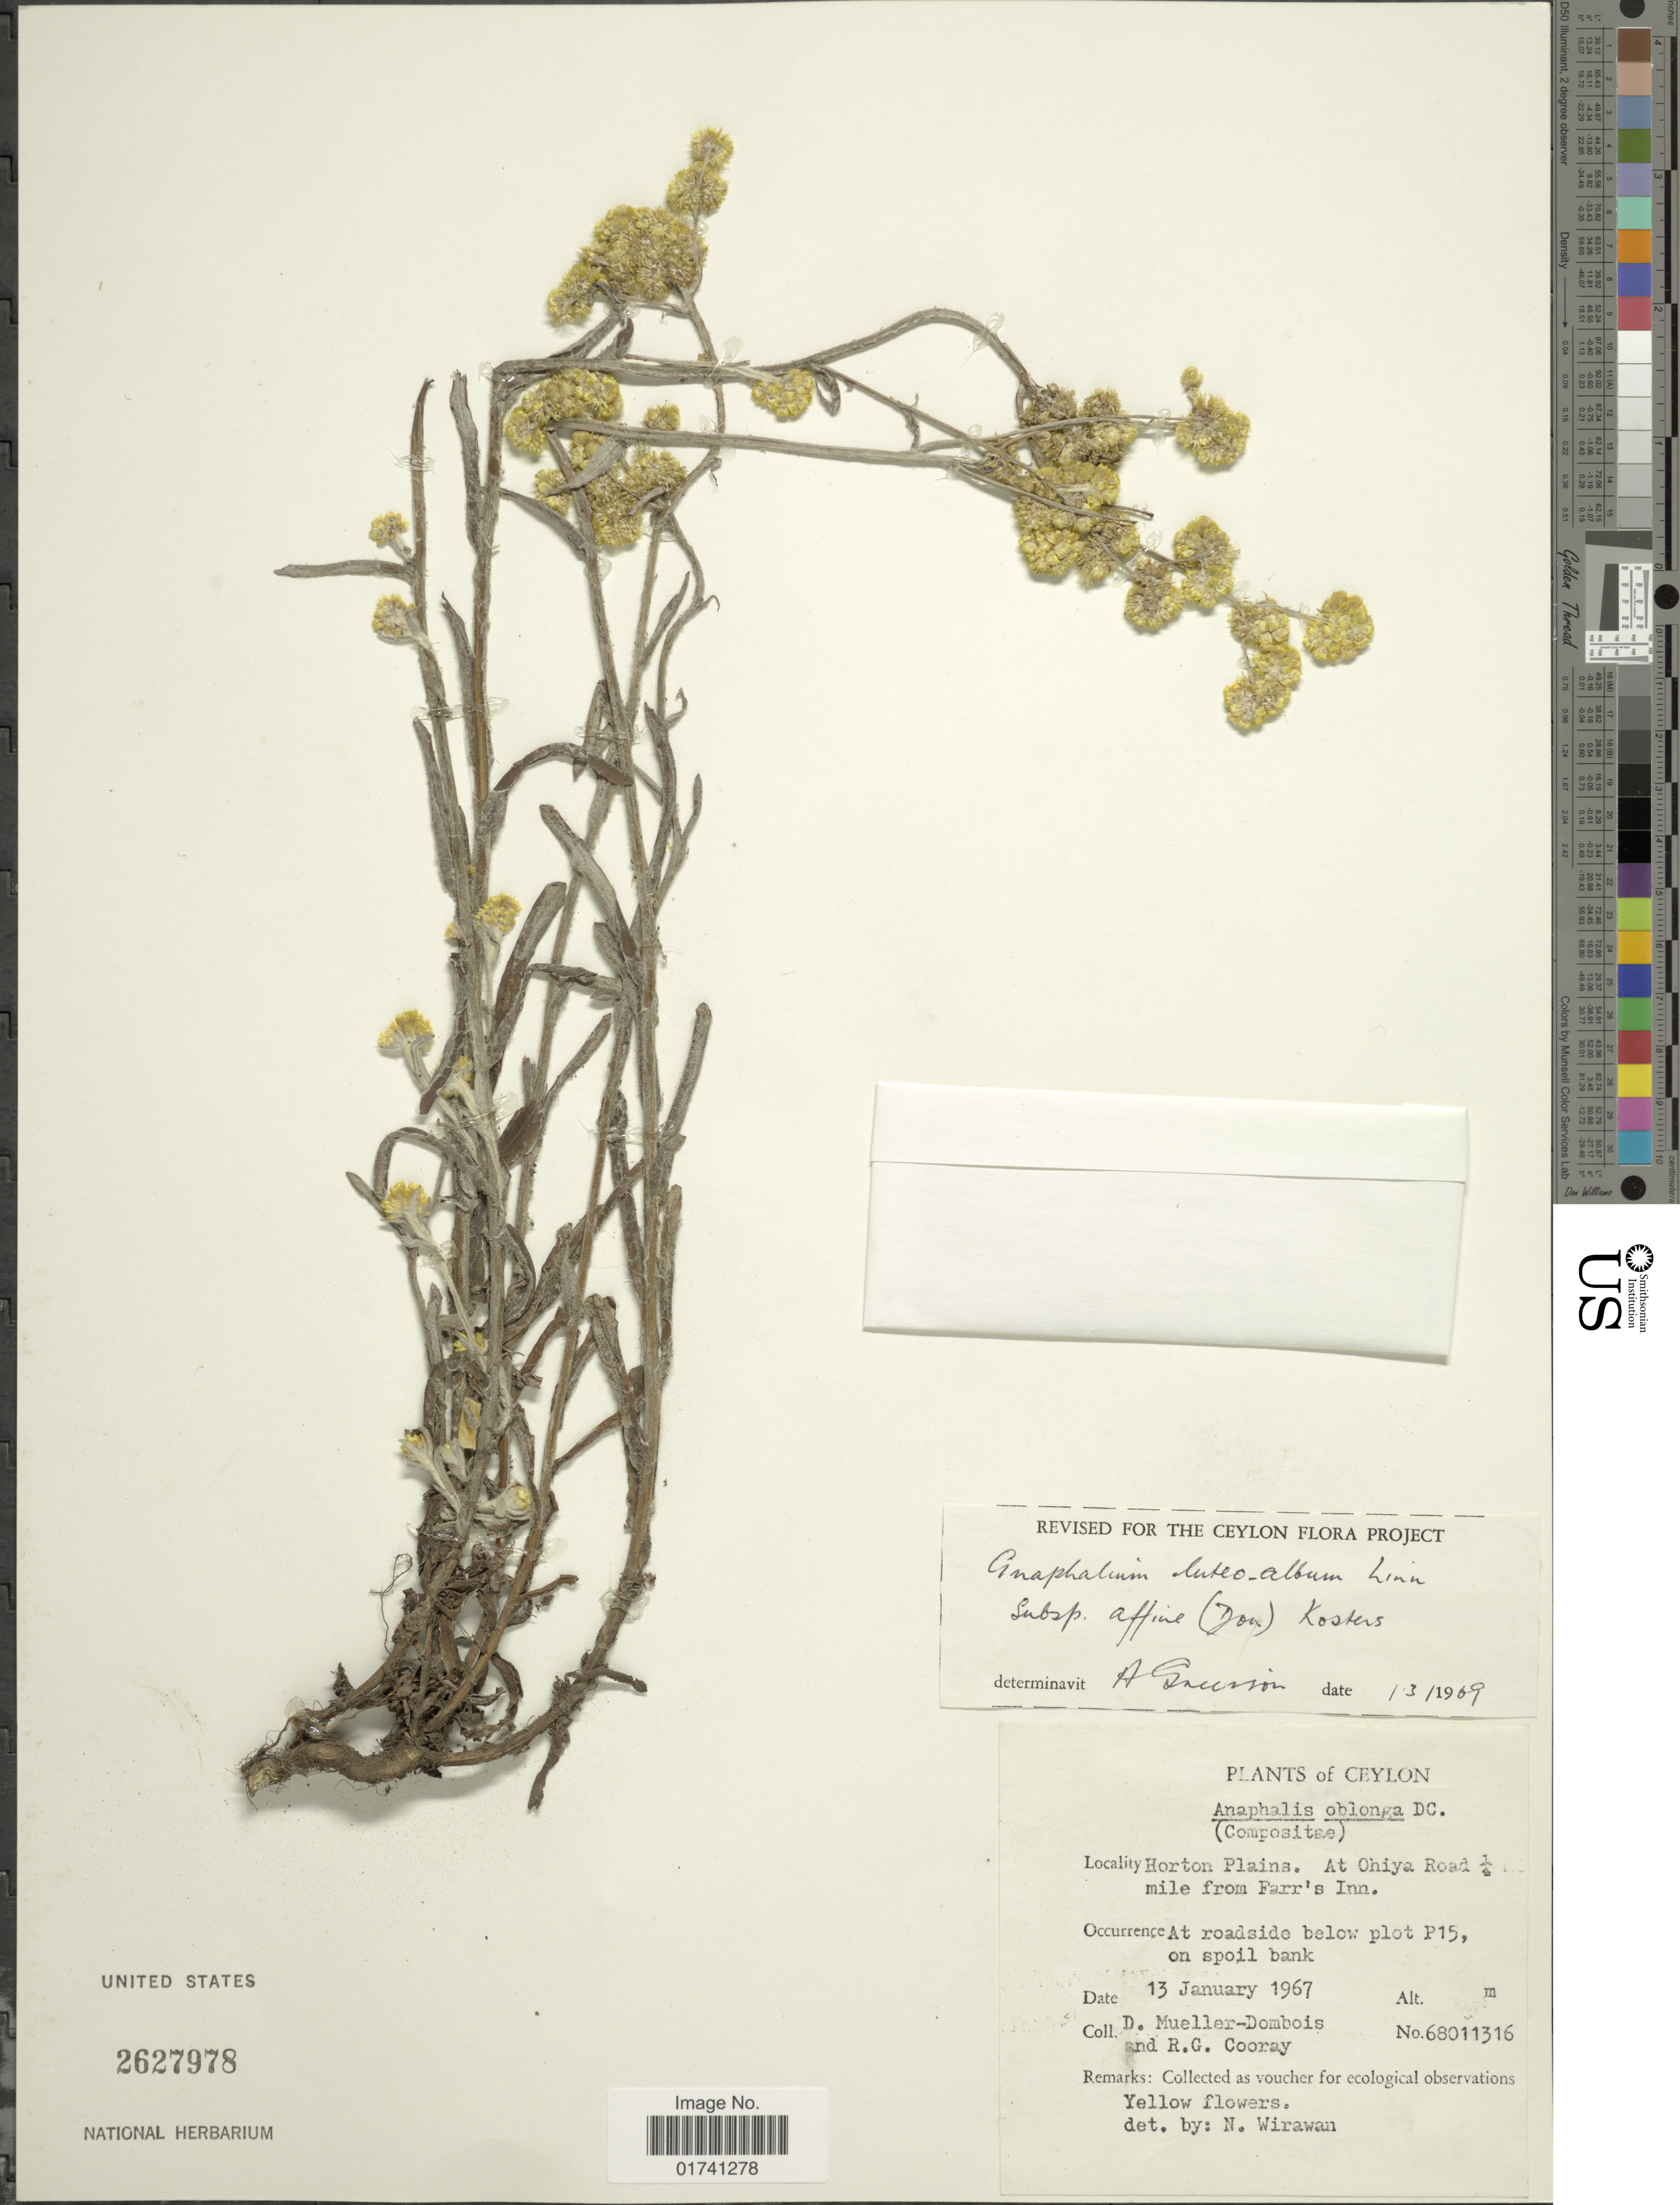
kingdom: Plantae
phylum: Tracheophyta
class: Magnoliopsida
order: Asterales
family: Asteraceae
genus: Laphangium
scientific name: Laphangium luteoalbum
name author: (L.) Tzvelev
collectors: D. Mueller-Dombois & R. Cooray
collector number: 68011316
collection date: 1967-01-13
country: Sri Lanka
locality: Horton Plains. At Ohiya Road 1/2 [interpreted] miles from Farr's Inn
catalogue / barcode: US 2627978